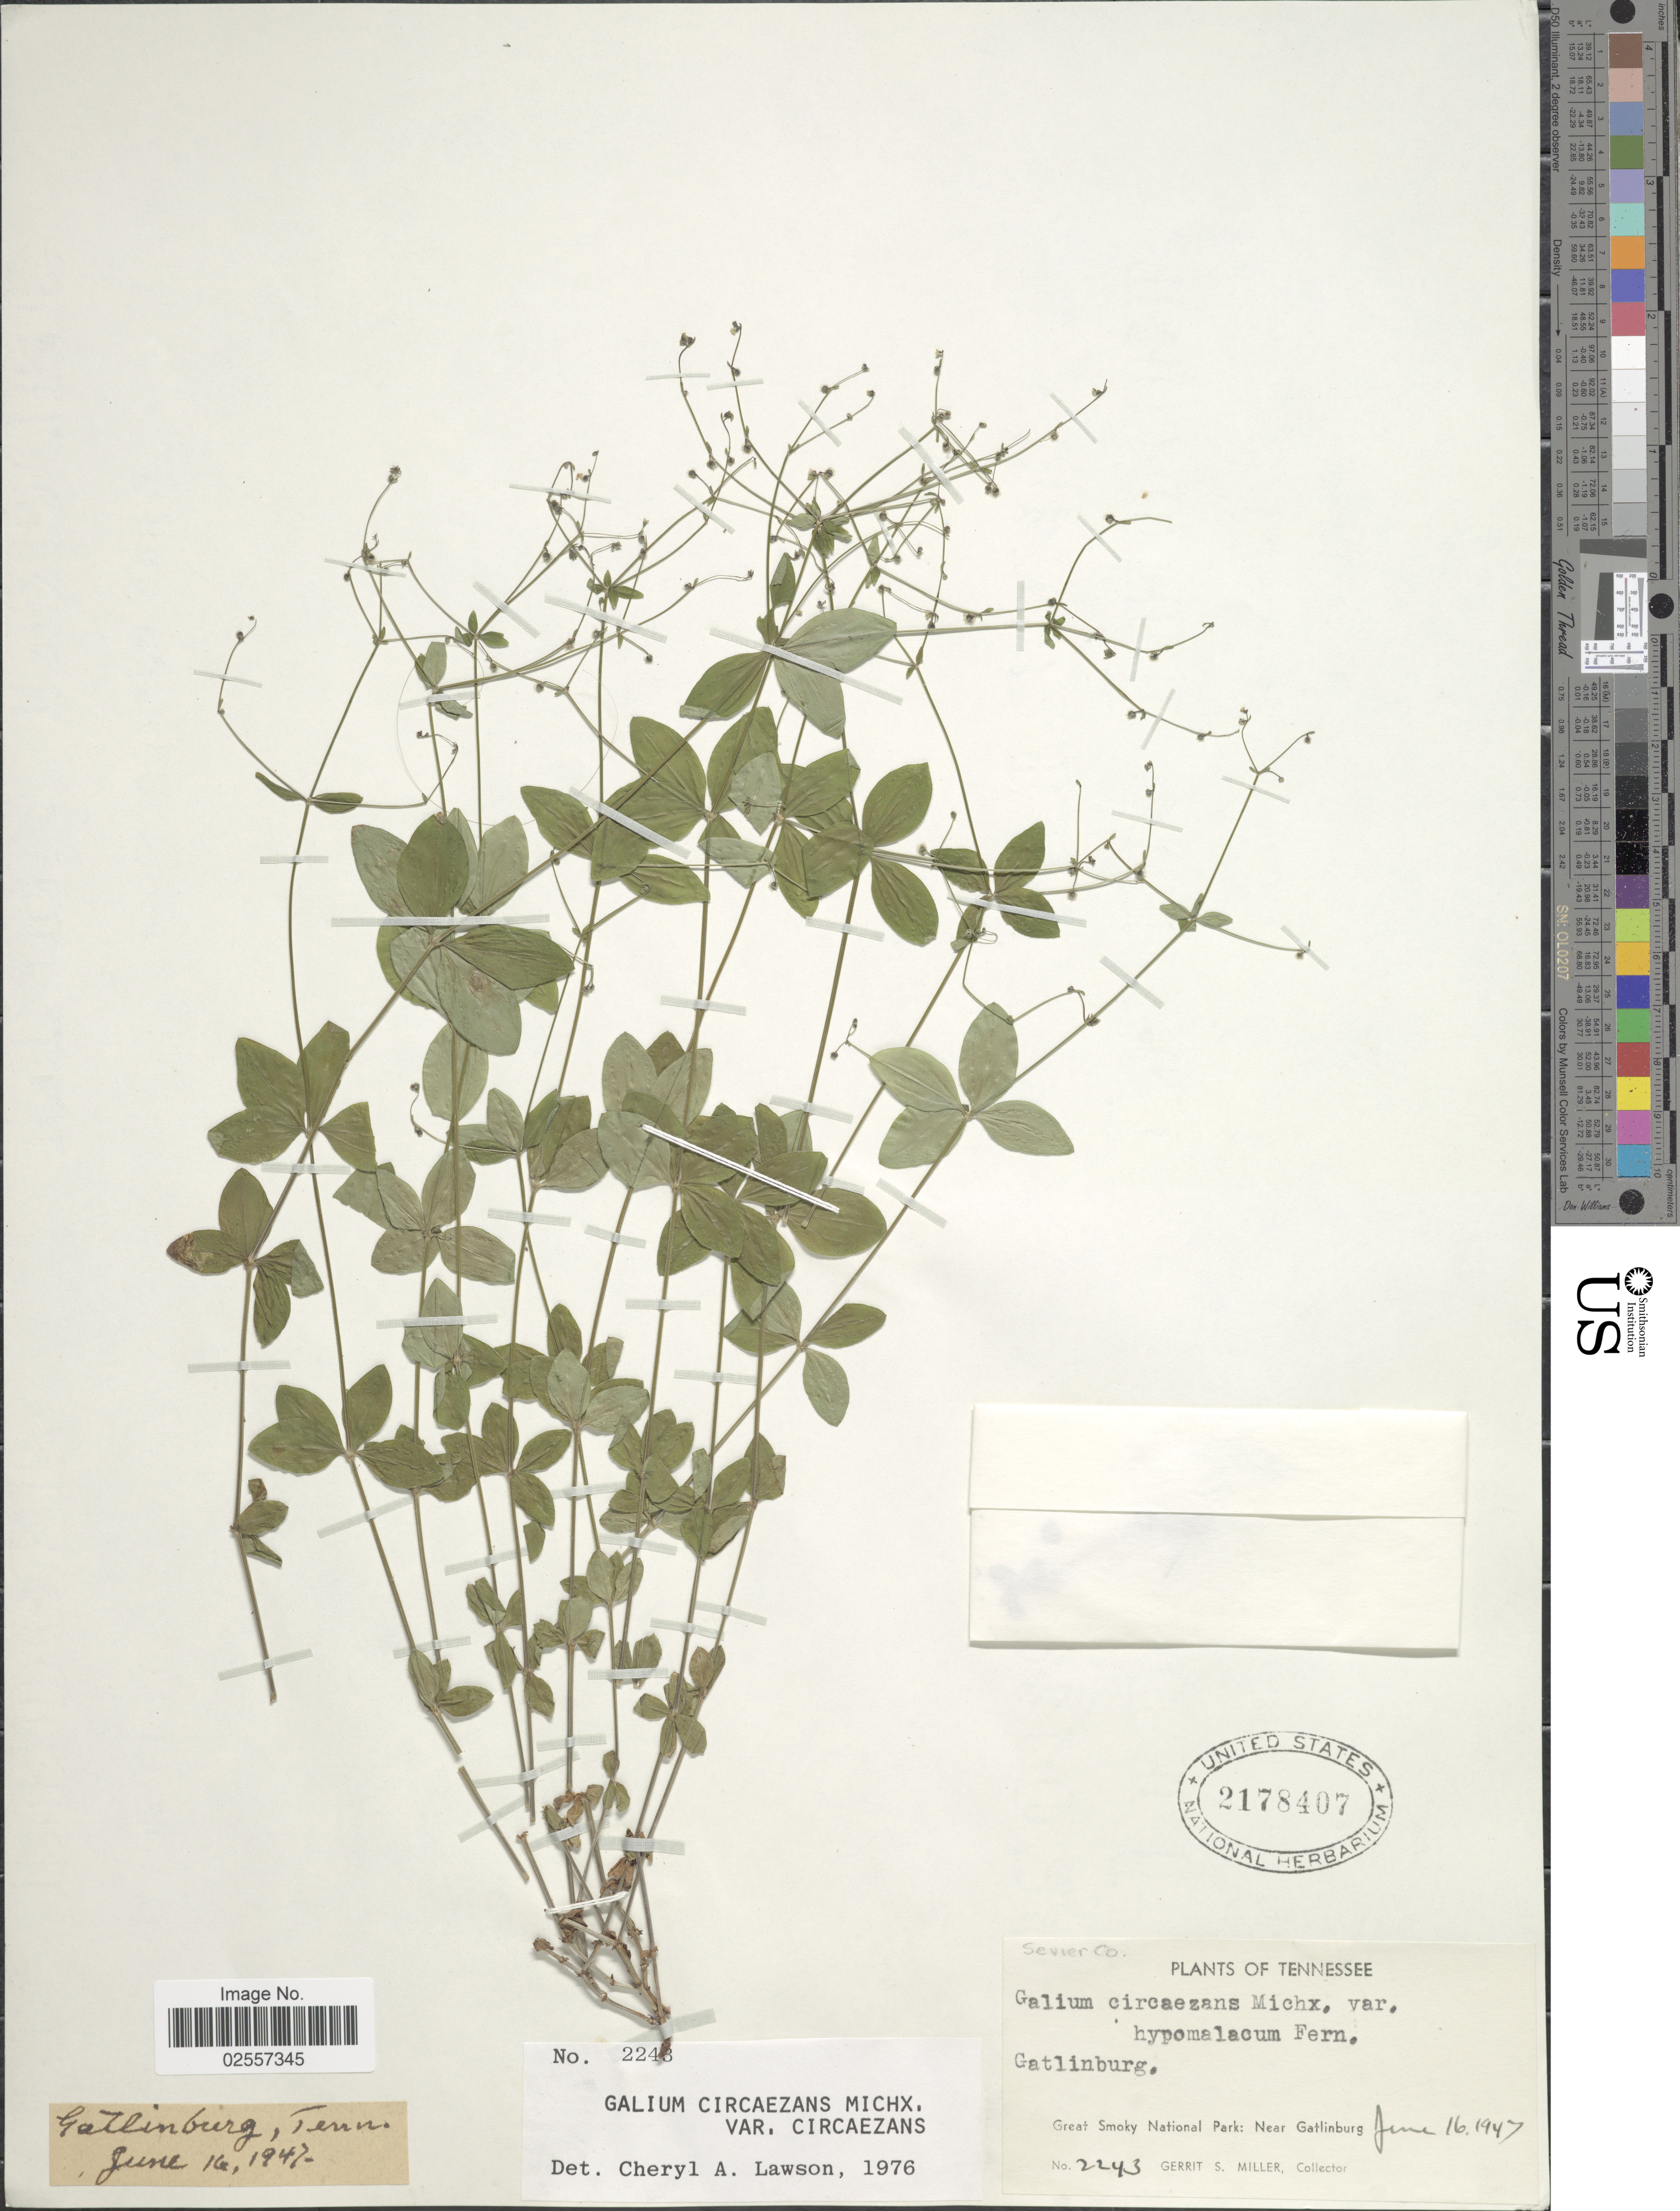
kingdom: Plantae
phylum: Tracheophyta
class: Magnoliopsida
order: Gentianales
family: Rubiaceae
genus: Galium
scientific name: Galium circaezans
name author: Michx.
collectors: G. S. Miller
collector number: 2243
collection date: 1947-06-16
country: United States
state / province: Tennessee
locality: Great Smoky National Park: Near Gatlinburg. Sevier Co.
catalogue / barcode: US 2178407